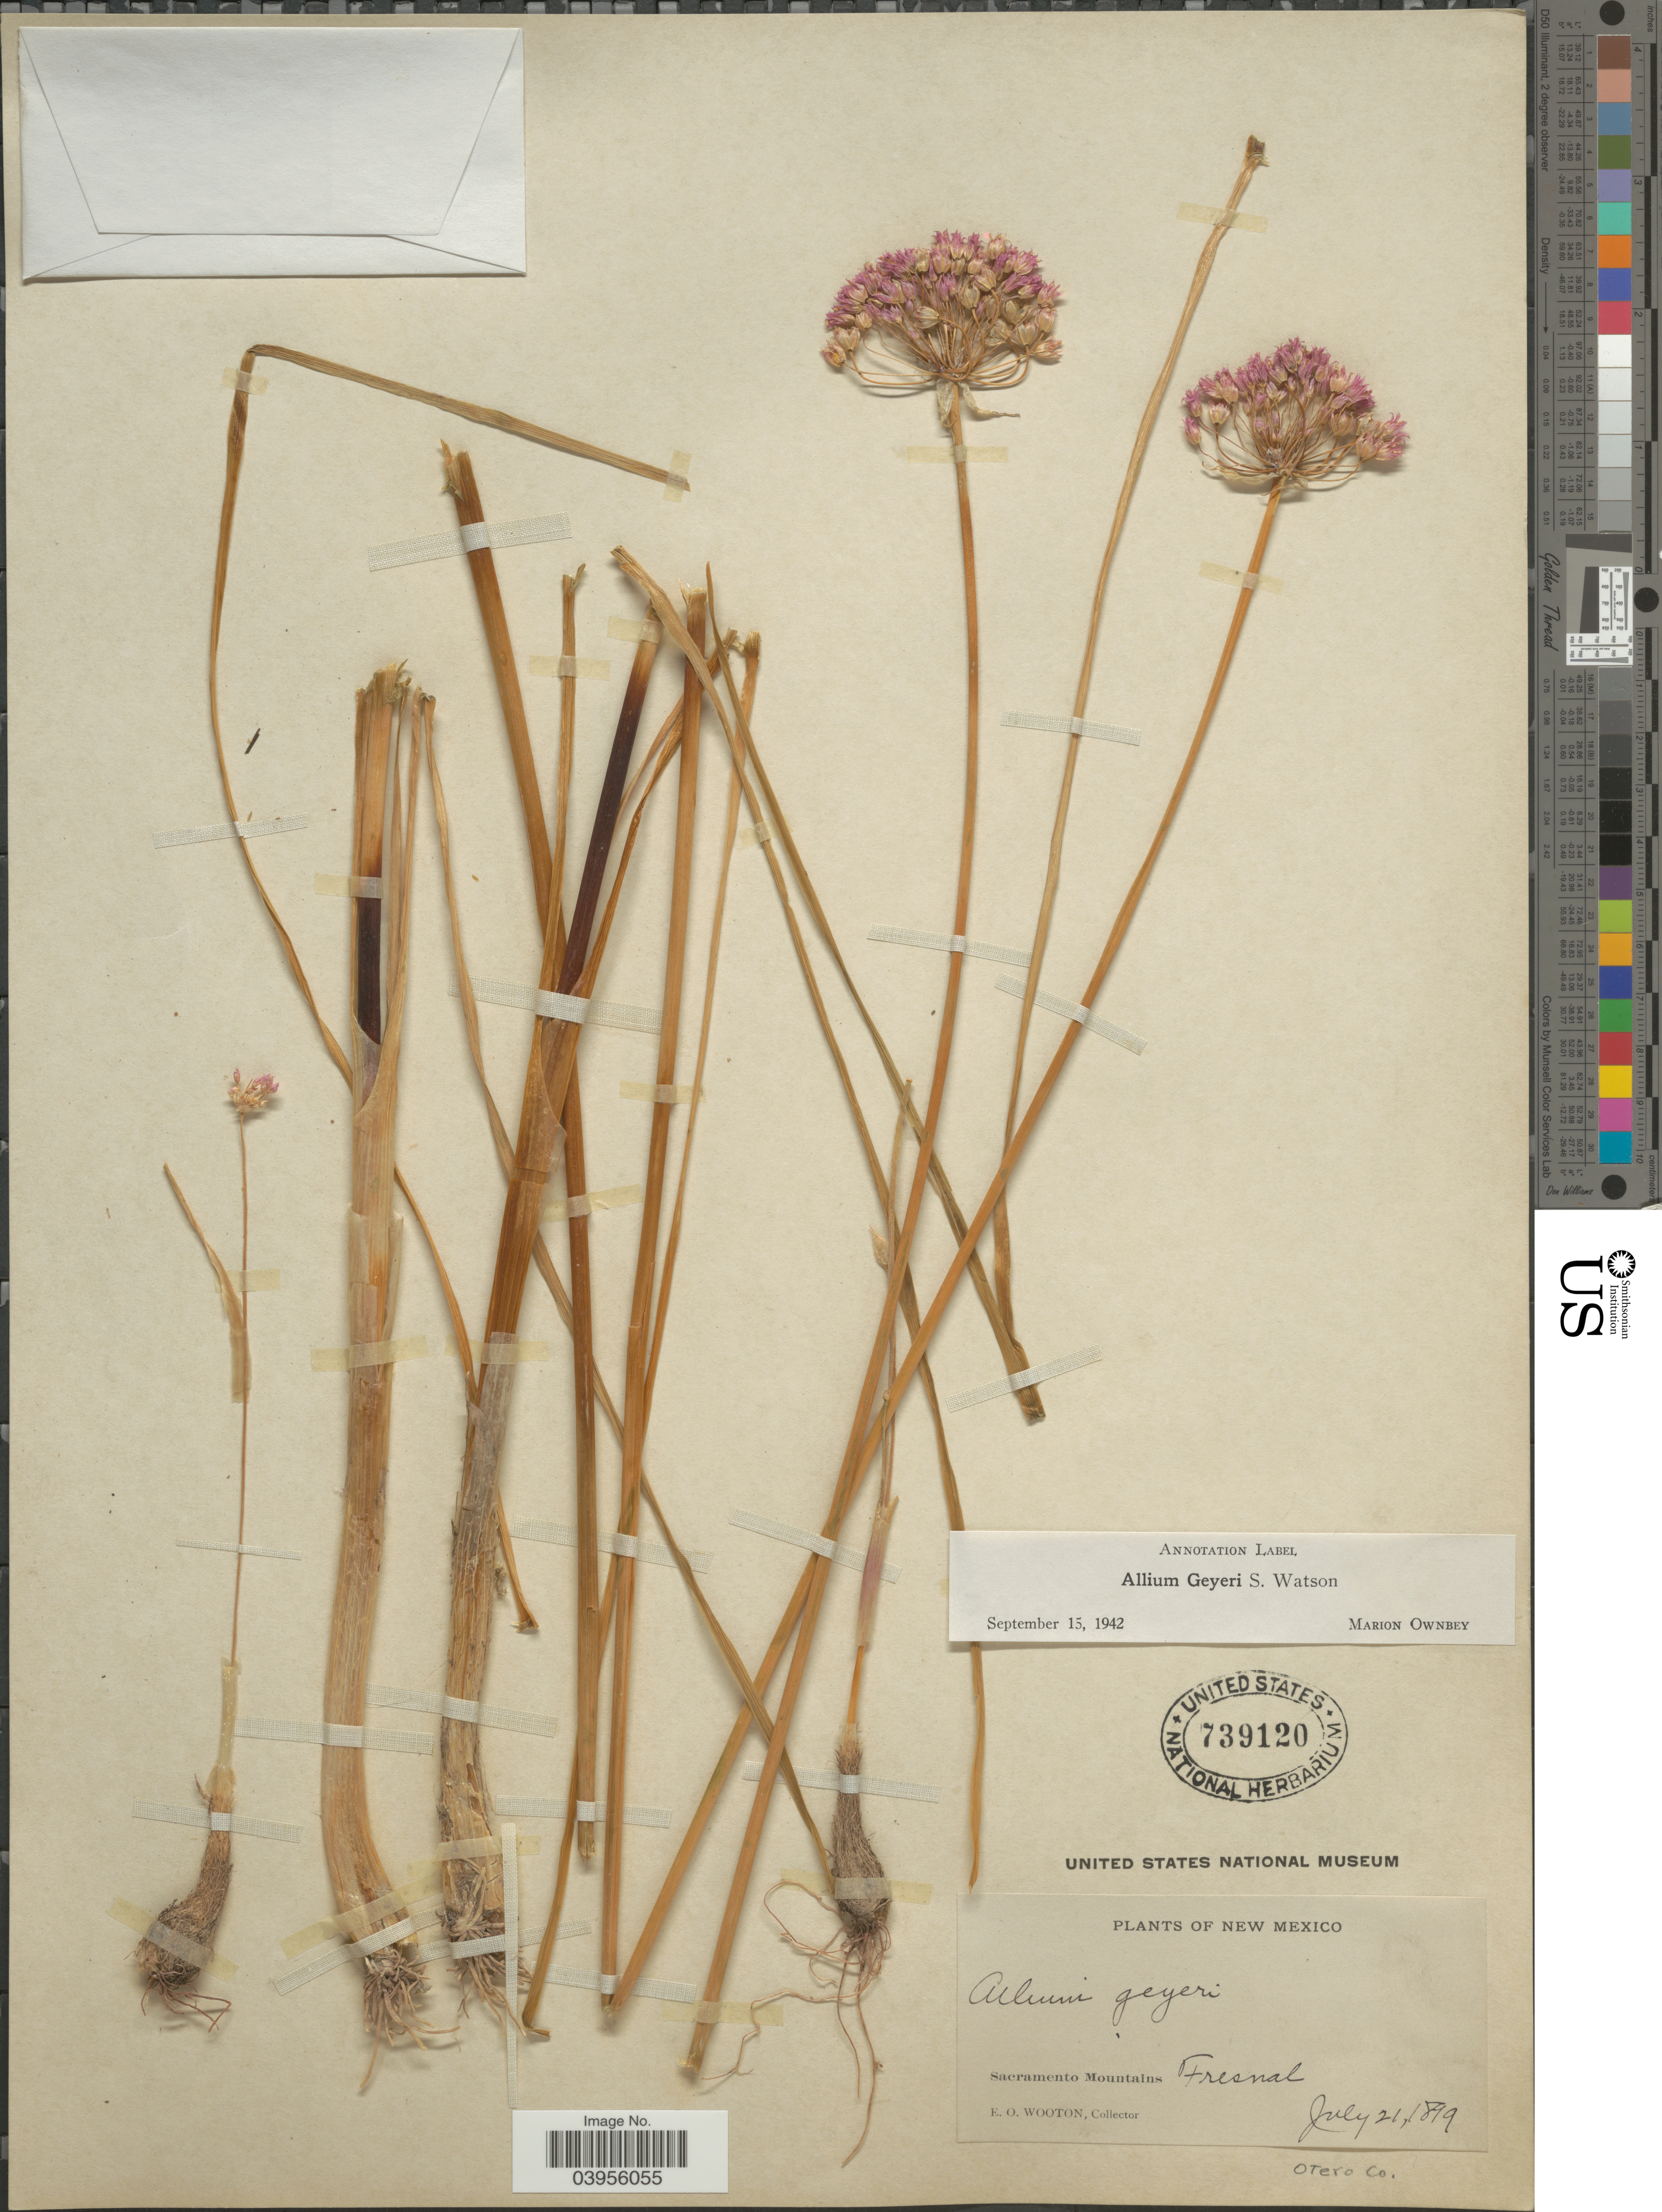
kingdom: Plantae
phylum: Tracheophyta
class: Liliopsida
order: Asparagales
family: Amaryllidaceae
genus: Allium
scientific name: Allium geyeri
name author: S. Watson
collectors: E. O. Wooton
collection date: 1899-07-21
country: United States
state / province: New Mexico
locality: Sacramento Mountains. Fresnal. Otero Co.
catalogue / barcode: US 739120